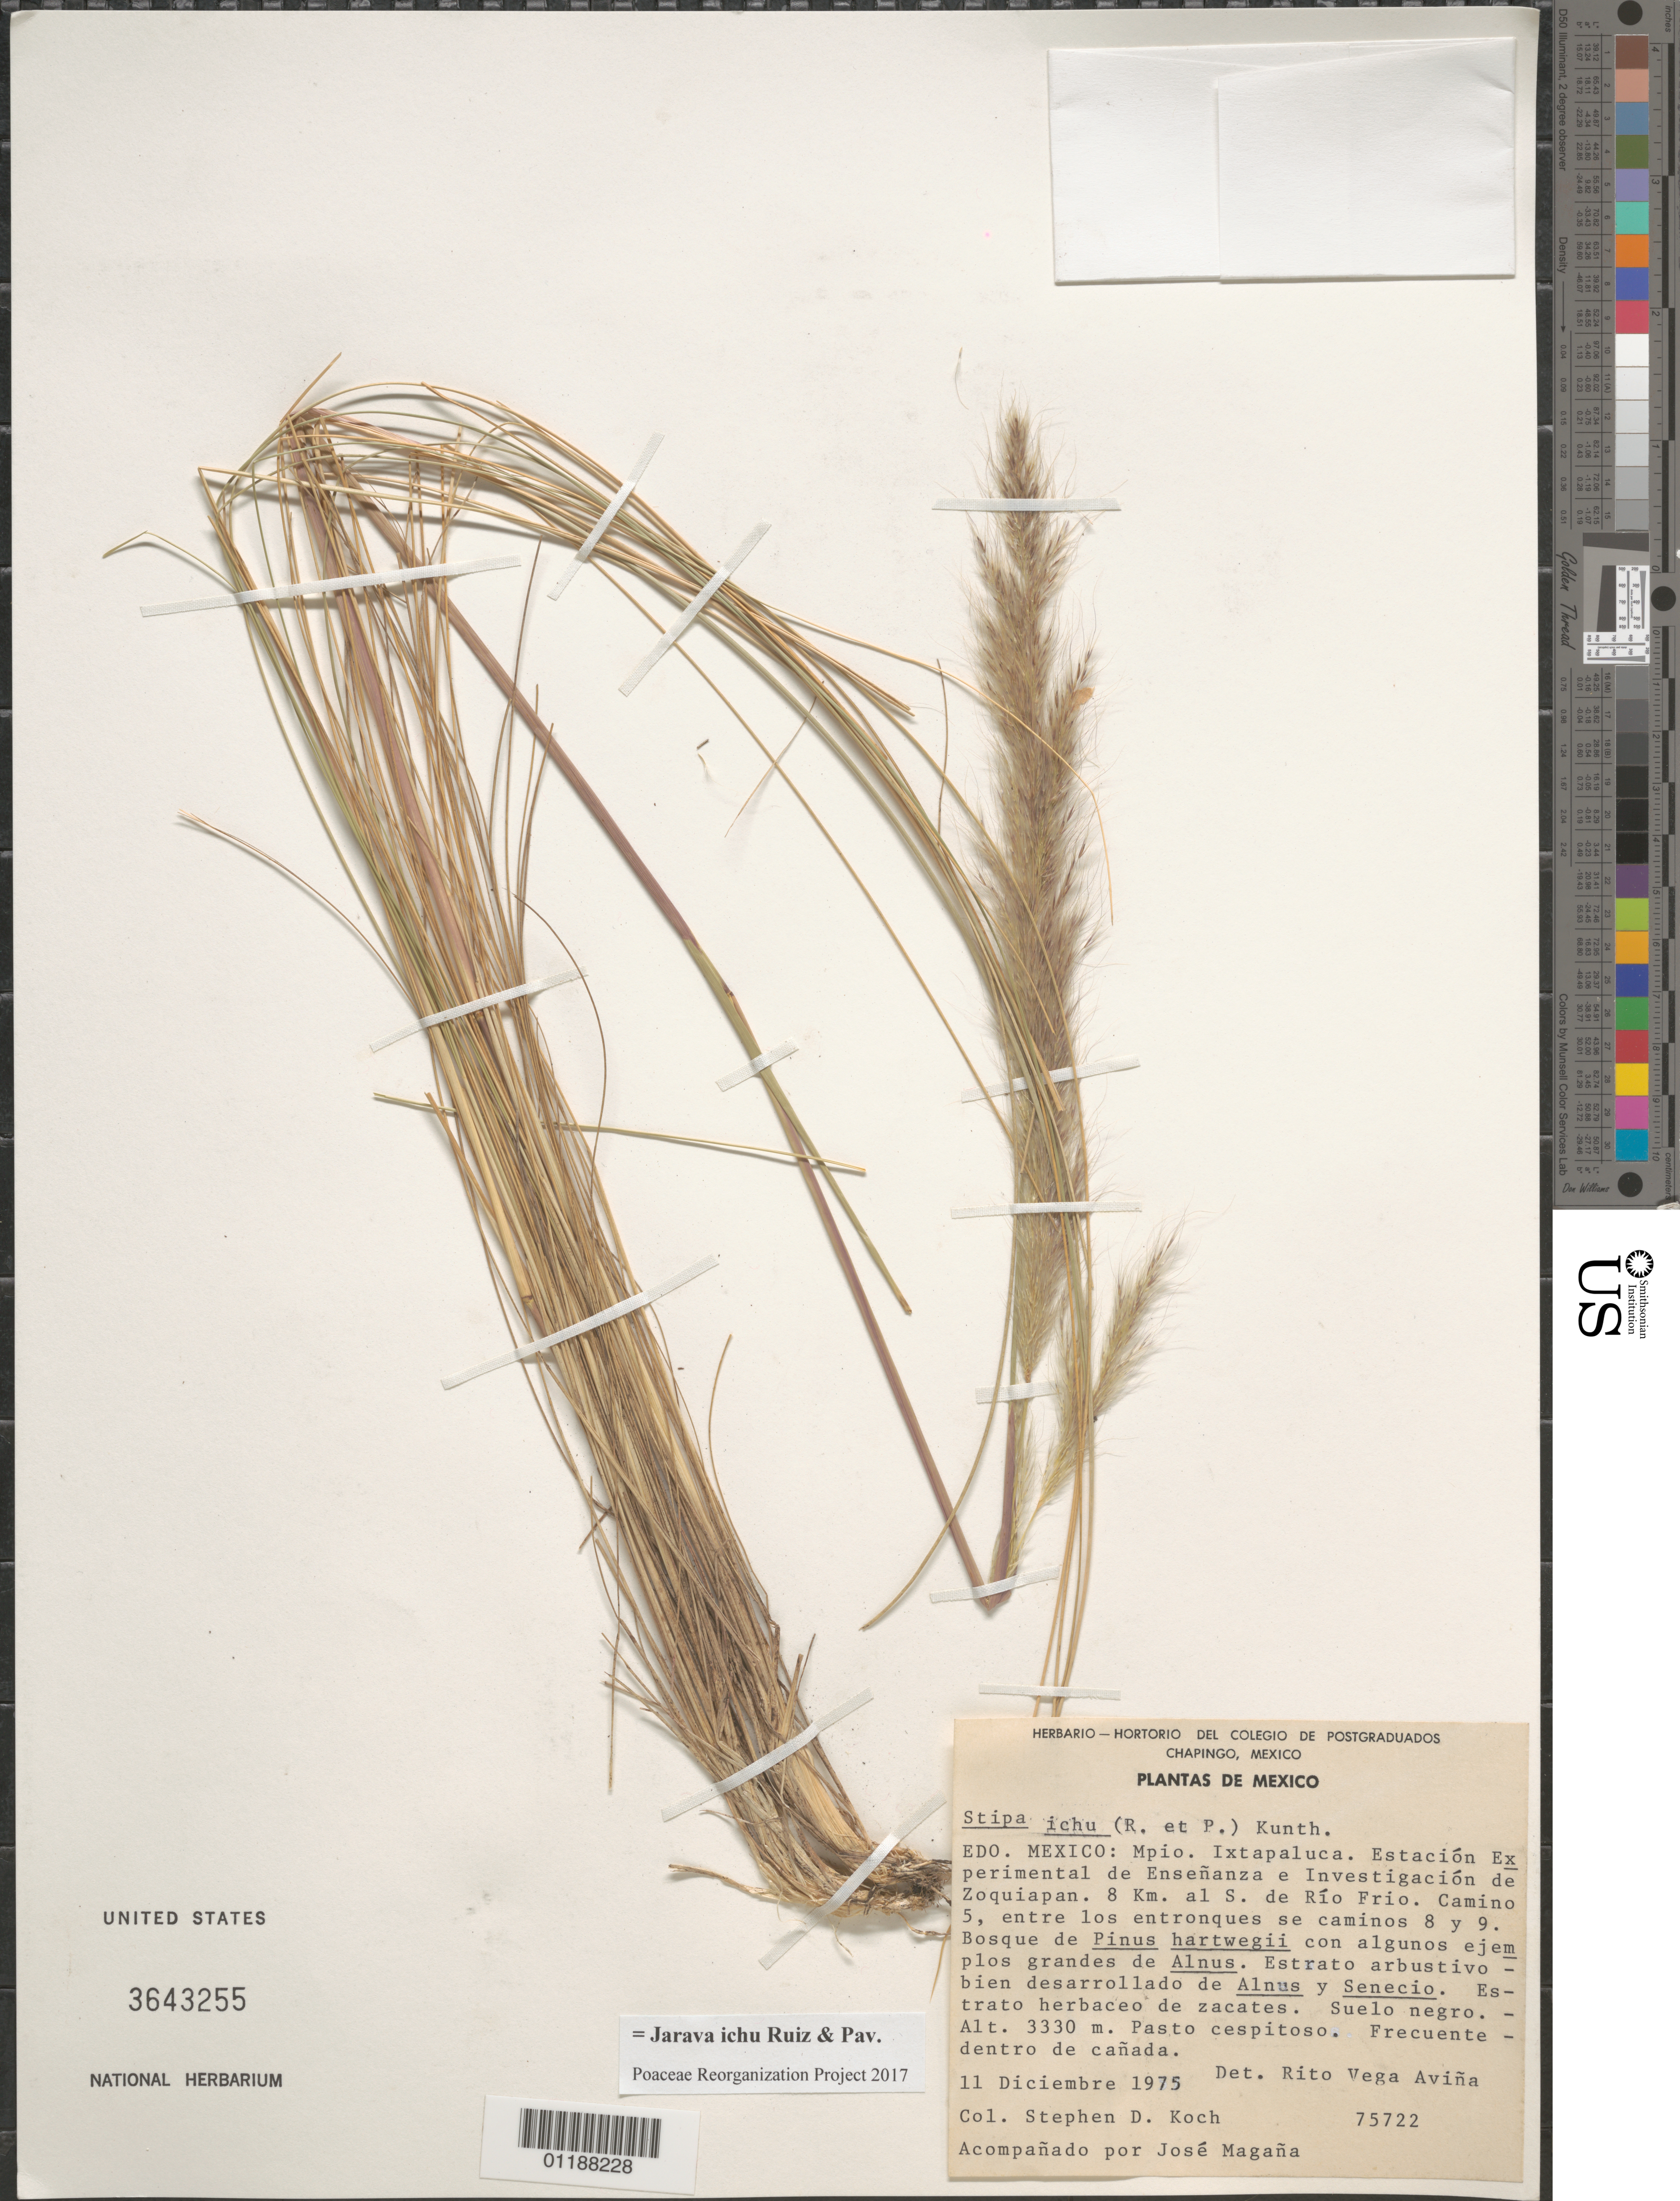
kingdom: Plantae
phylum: Tracheophyta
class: Liliopsida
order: Poales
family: Poaceae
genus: Jarava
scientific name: Jarava ichu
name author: Ruiz & Pav.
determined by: Poaceae Reorganization Project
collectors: S. D. Koch & J. L. Magaña M.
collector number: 75722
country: Mexico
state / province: México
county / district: Ixtapaluca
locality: Estacion Experimental de Ensenanza e Investigacion de Zoquiapan, S of Rio Frio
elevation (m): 3330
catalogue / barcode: US 3643255